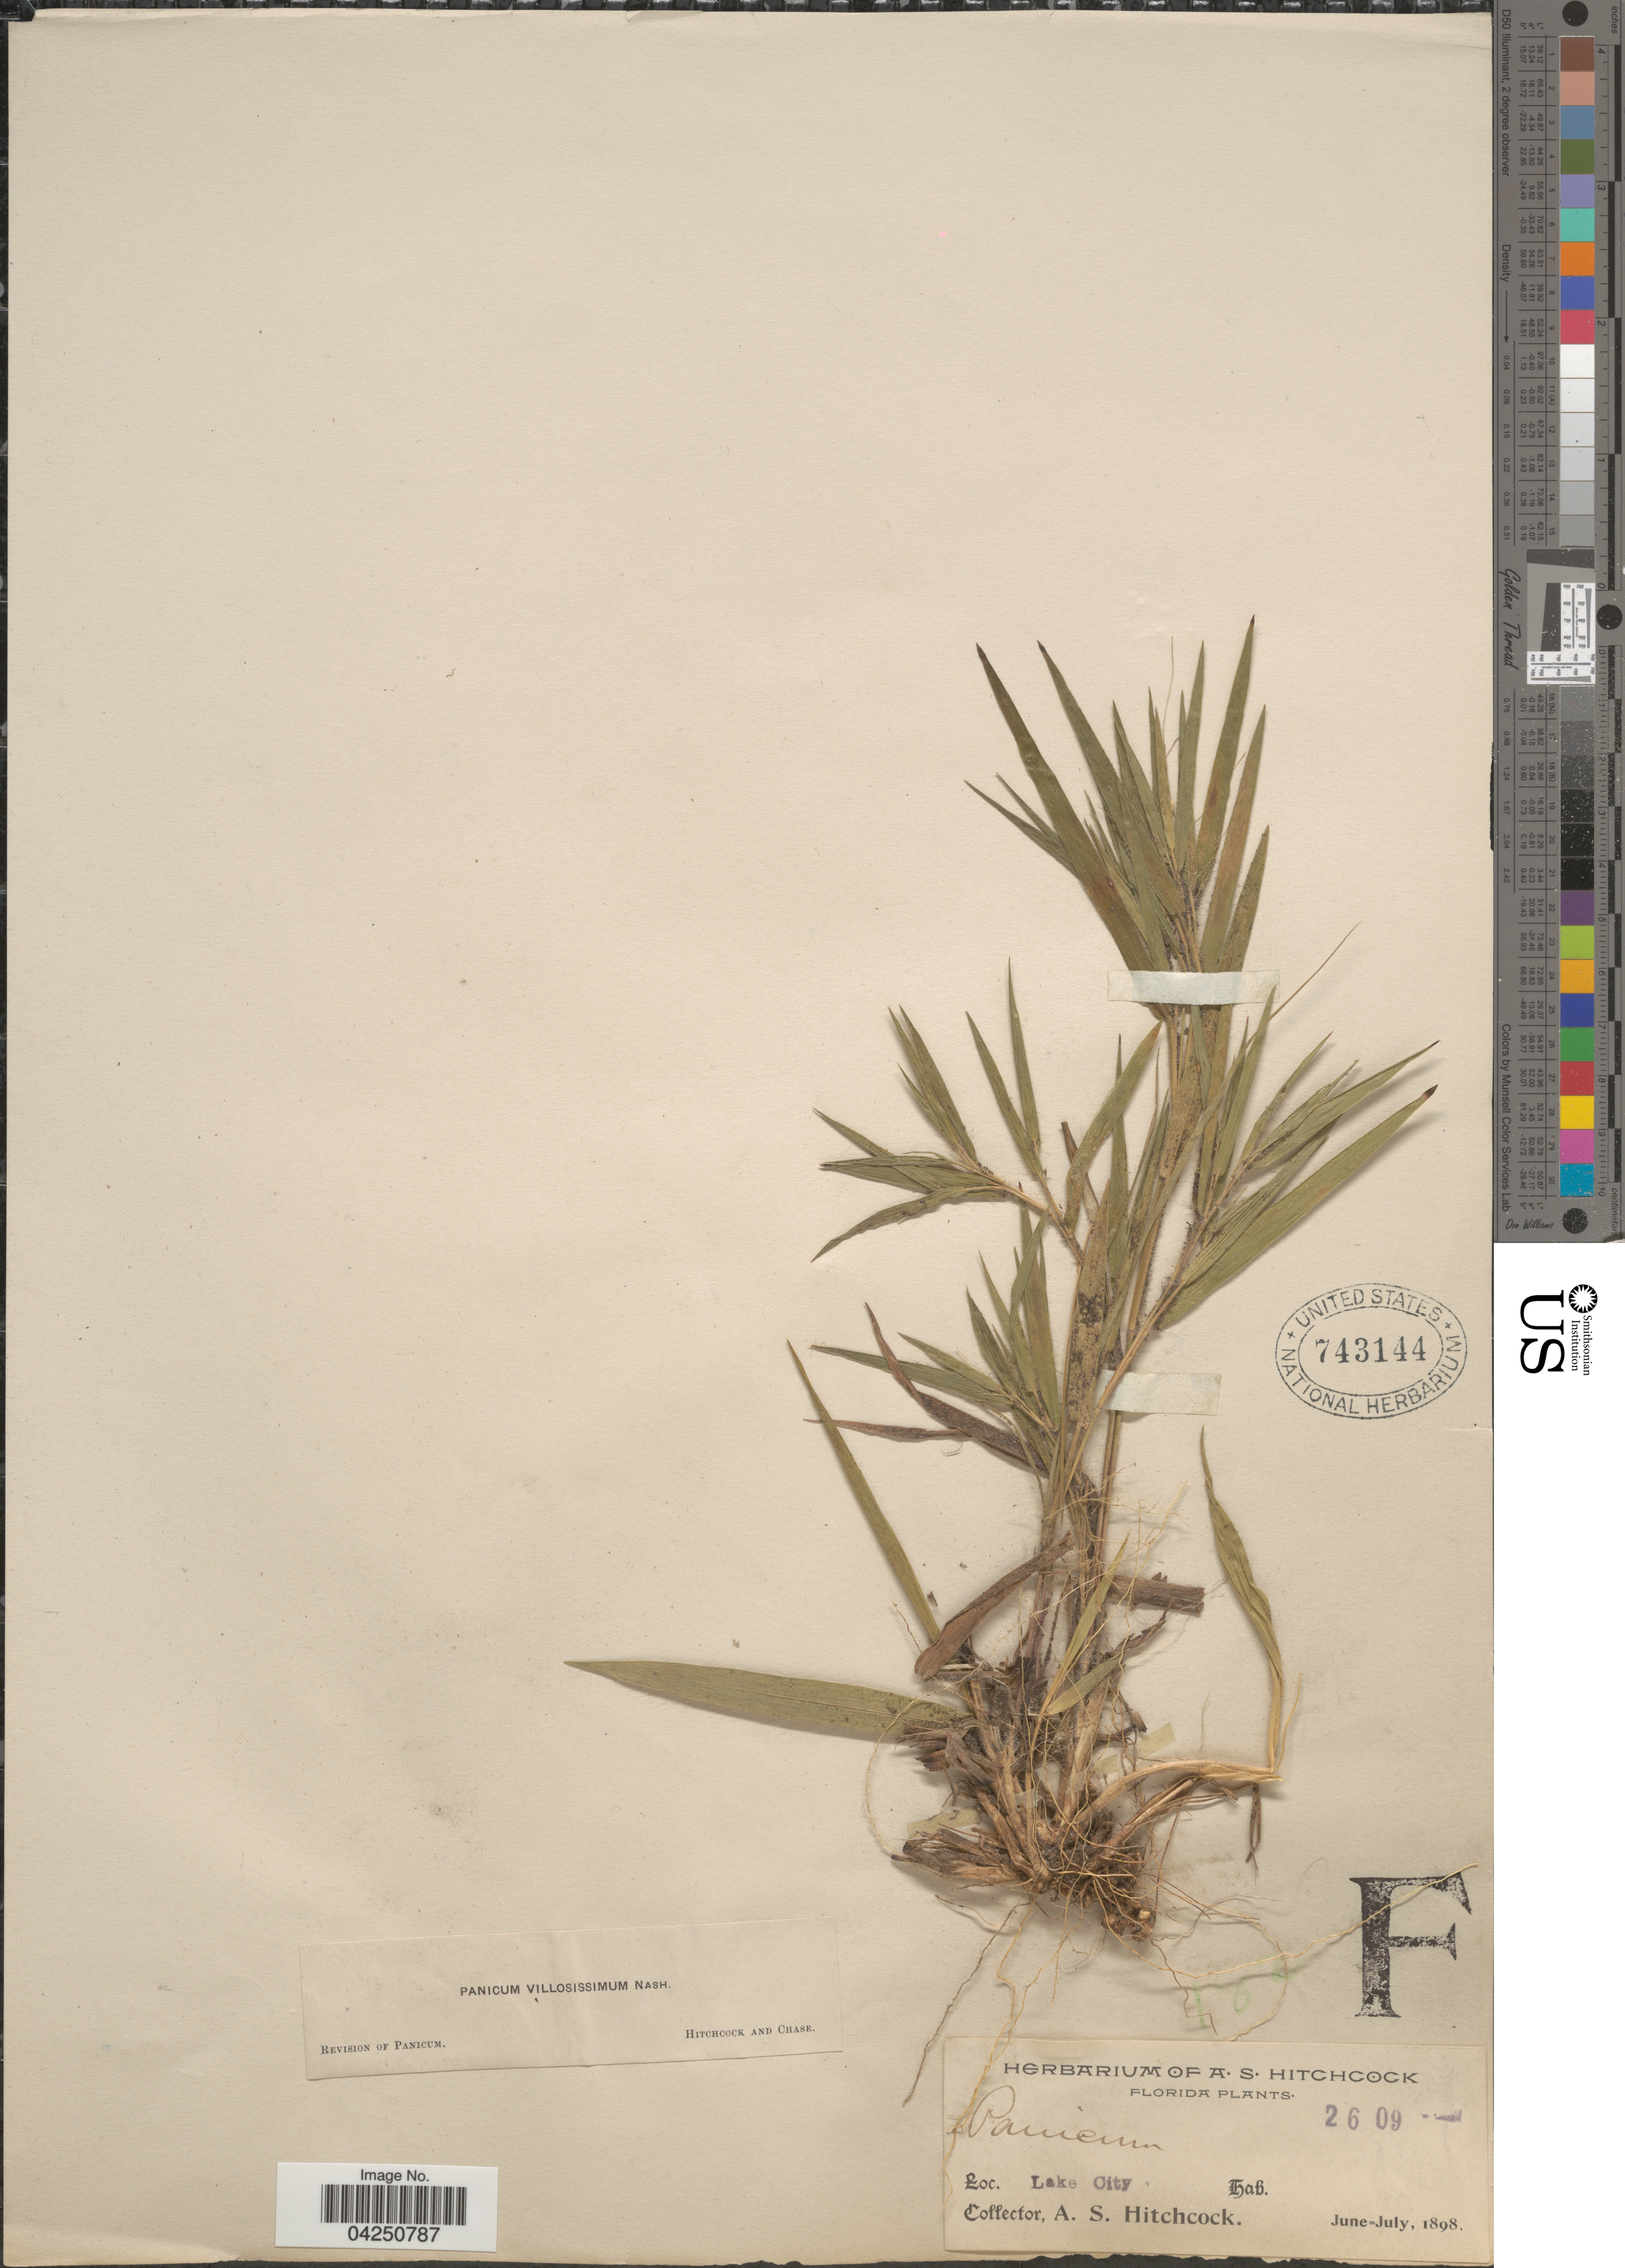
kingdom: Plantae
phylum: Tracheophyta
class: Liliopsida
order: Poales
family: Poaceae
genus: Dichanthelium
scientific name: Dichanthelium acuminatum var. acuminatum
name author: (Sw.) Gould & C.A. Clark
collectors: A. S. Hitchcock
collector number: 2609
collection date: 1898-06/1898-07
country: United States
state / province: Florida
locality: Lake City.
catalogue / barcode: US 743144